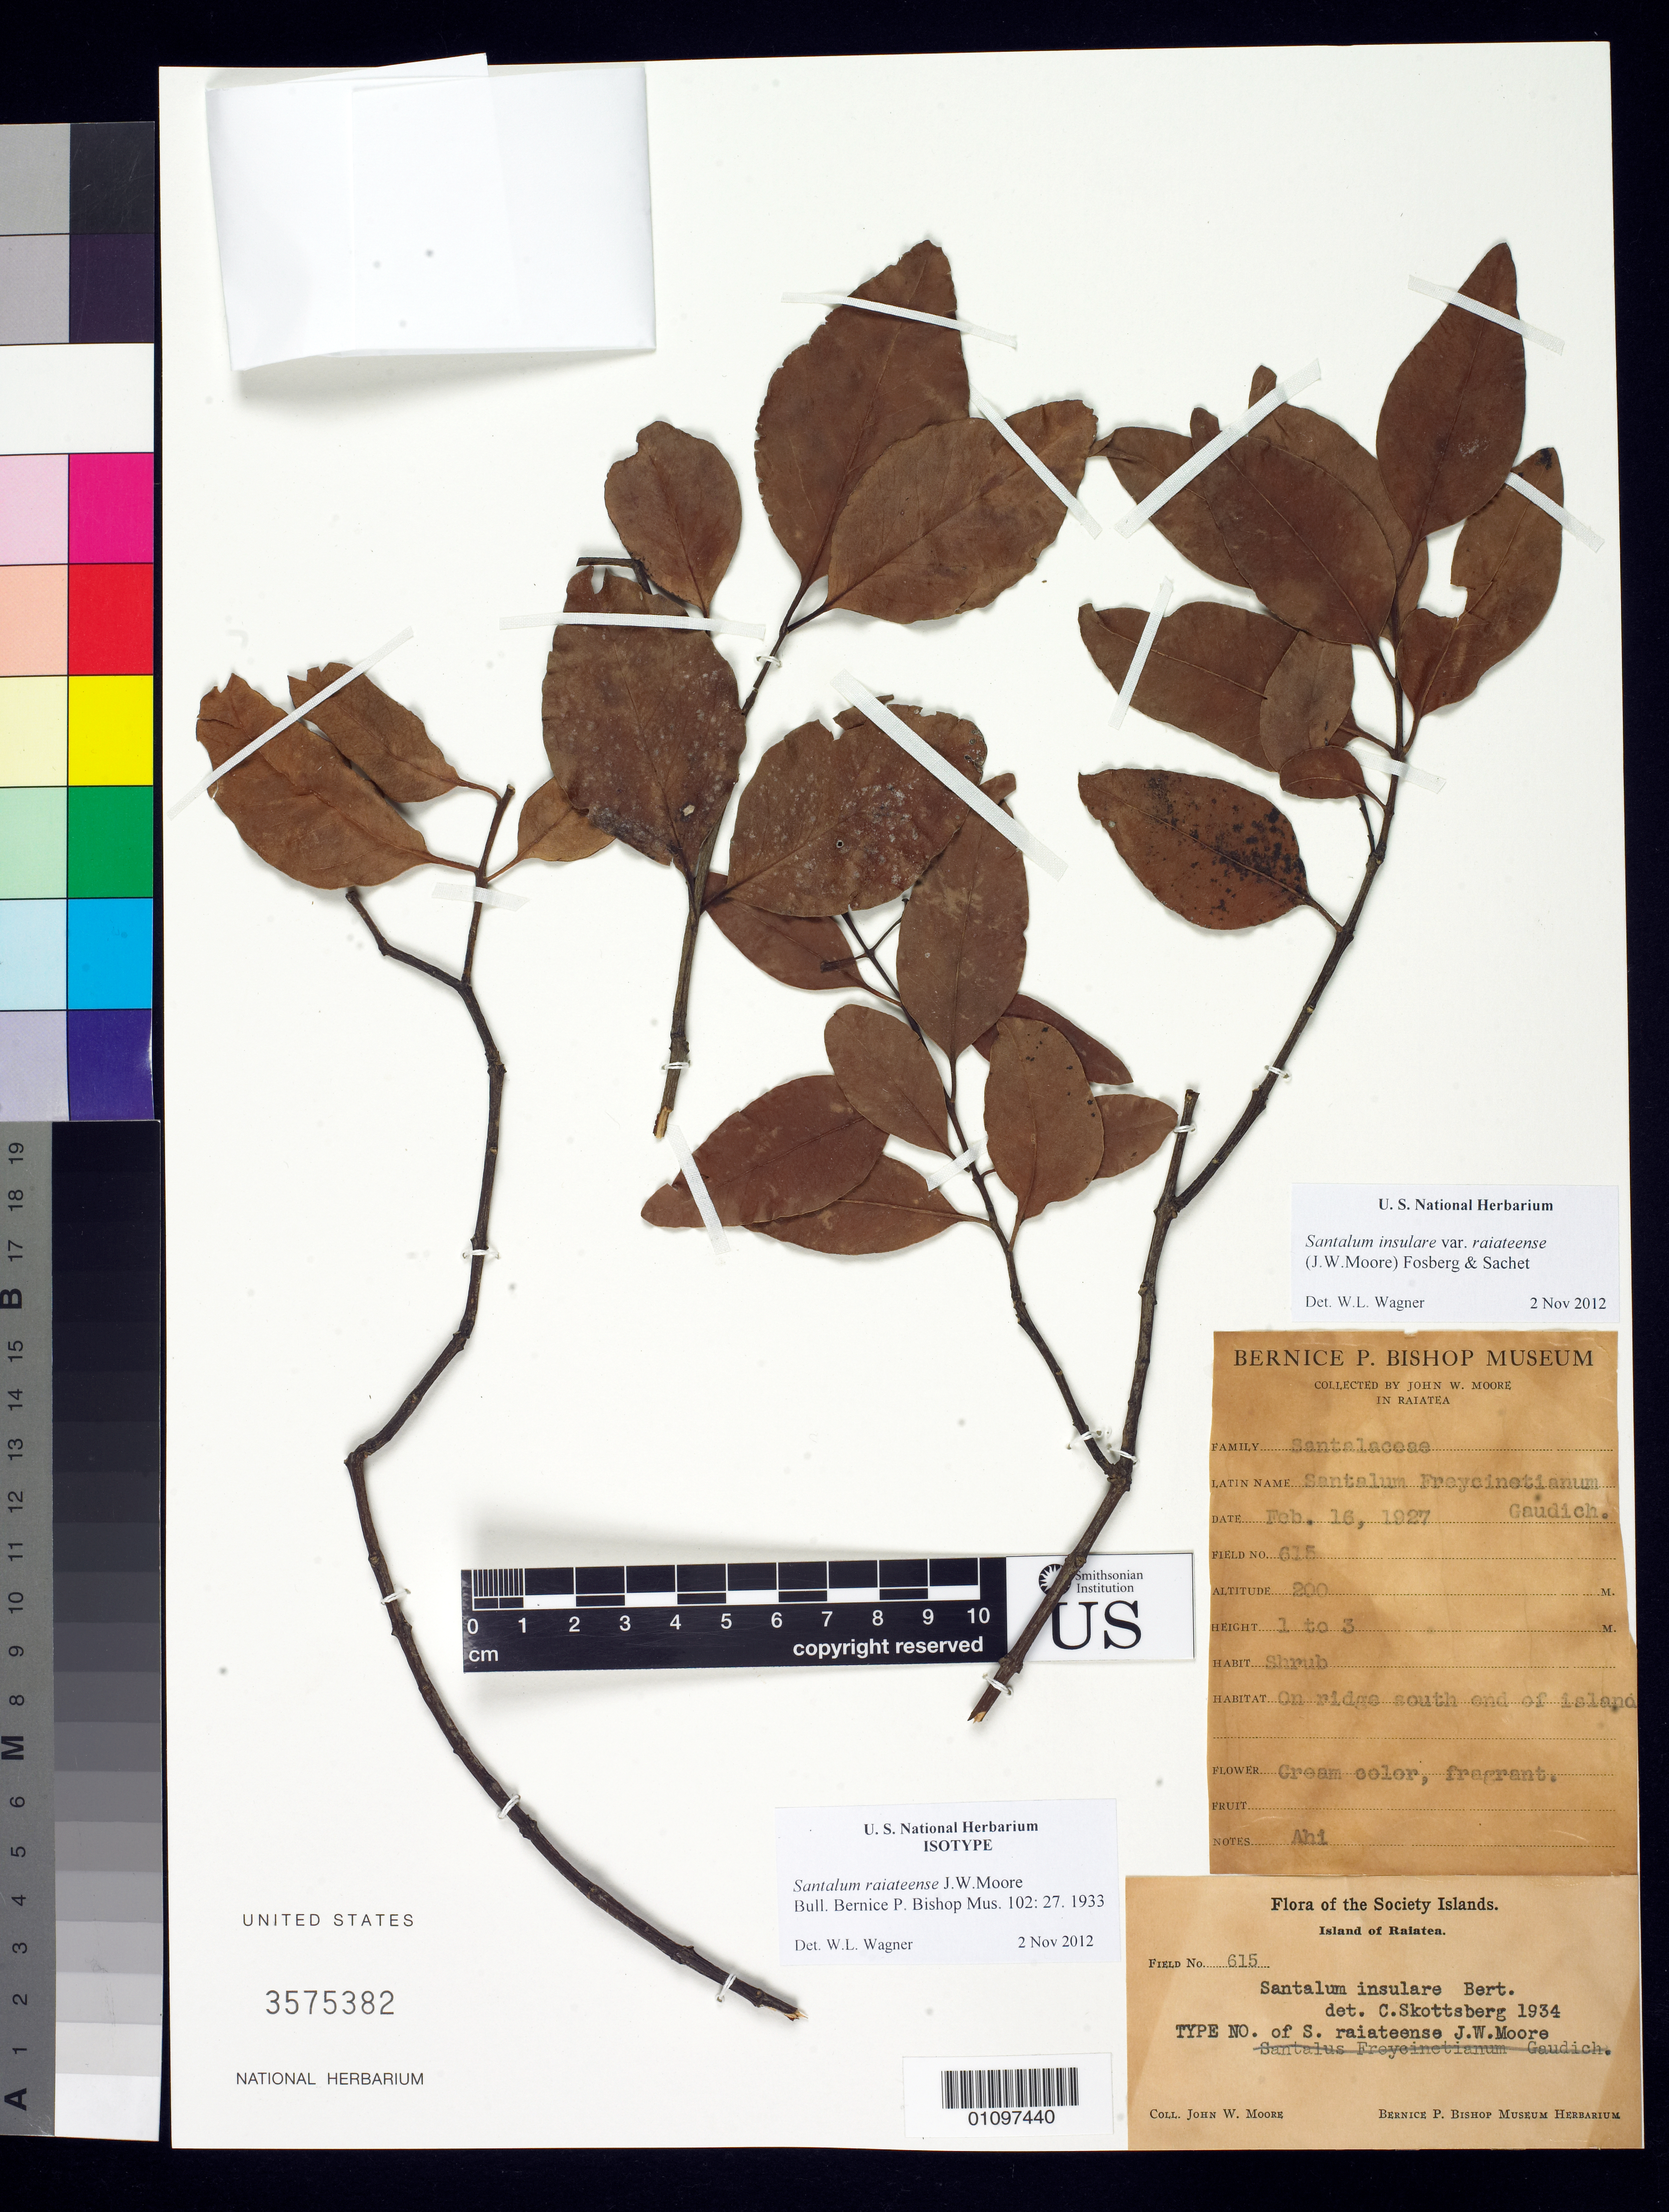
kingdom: Plantae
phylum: Tracheophyta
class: Magnoliopsida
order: Santalales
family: Santalaceae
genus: Santalum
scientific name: Santalum raiateense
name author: J.W. Moore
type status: Isotype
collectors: J. Moore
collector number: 615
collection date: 1927-02-16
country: French Polynesia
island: Raiatea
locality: Island of Raiatea. On ridge south end of island.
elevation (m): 200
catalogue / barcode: US 3575382